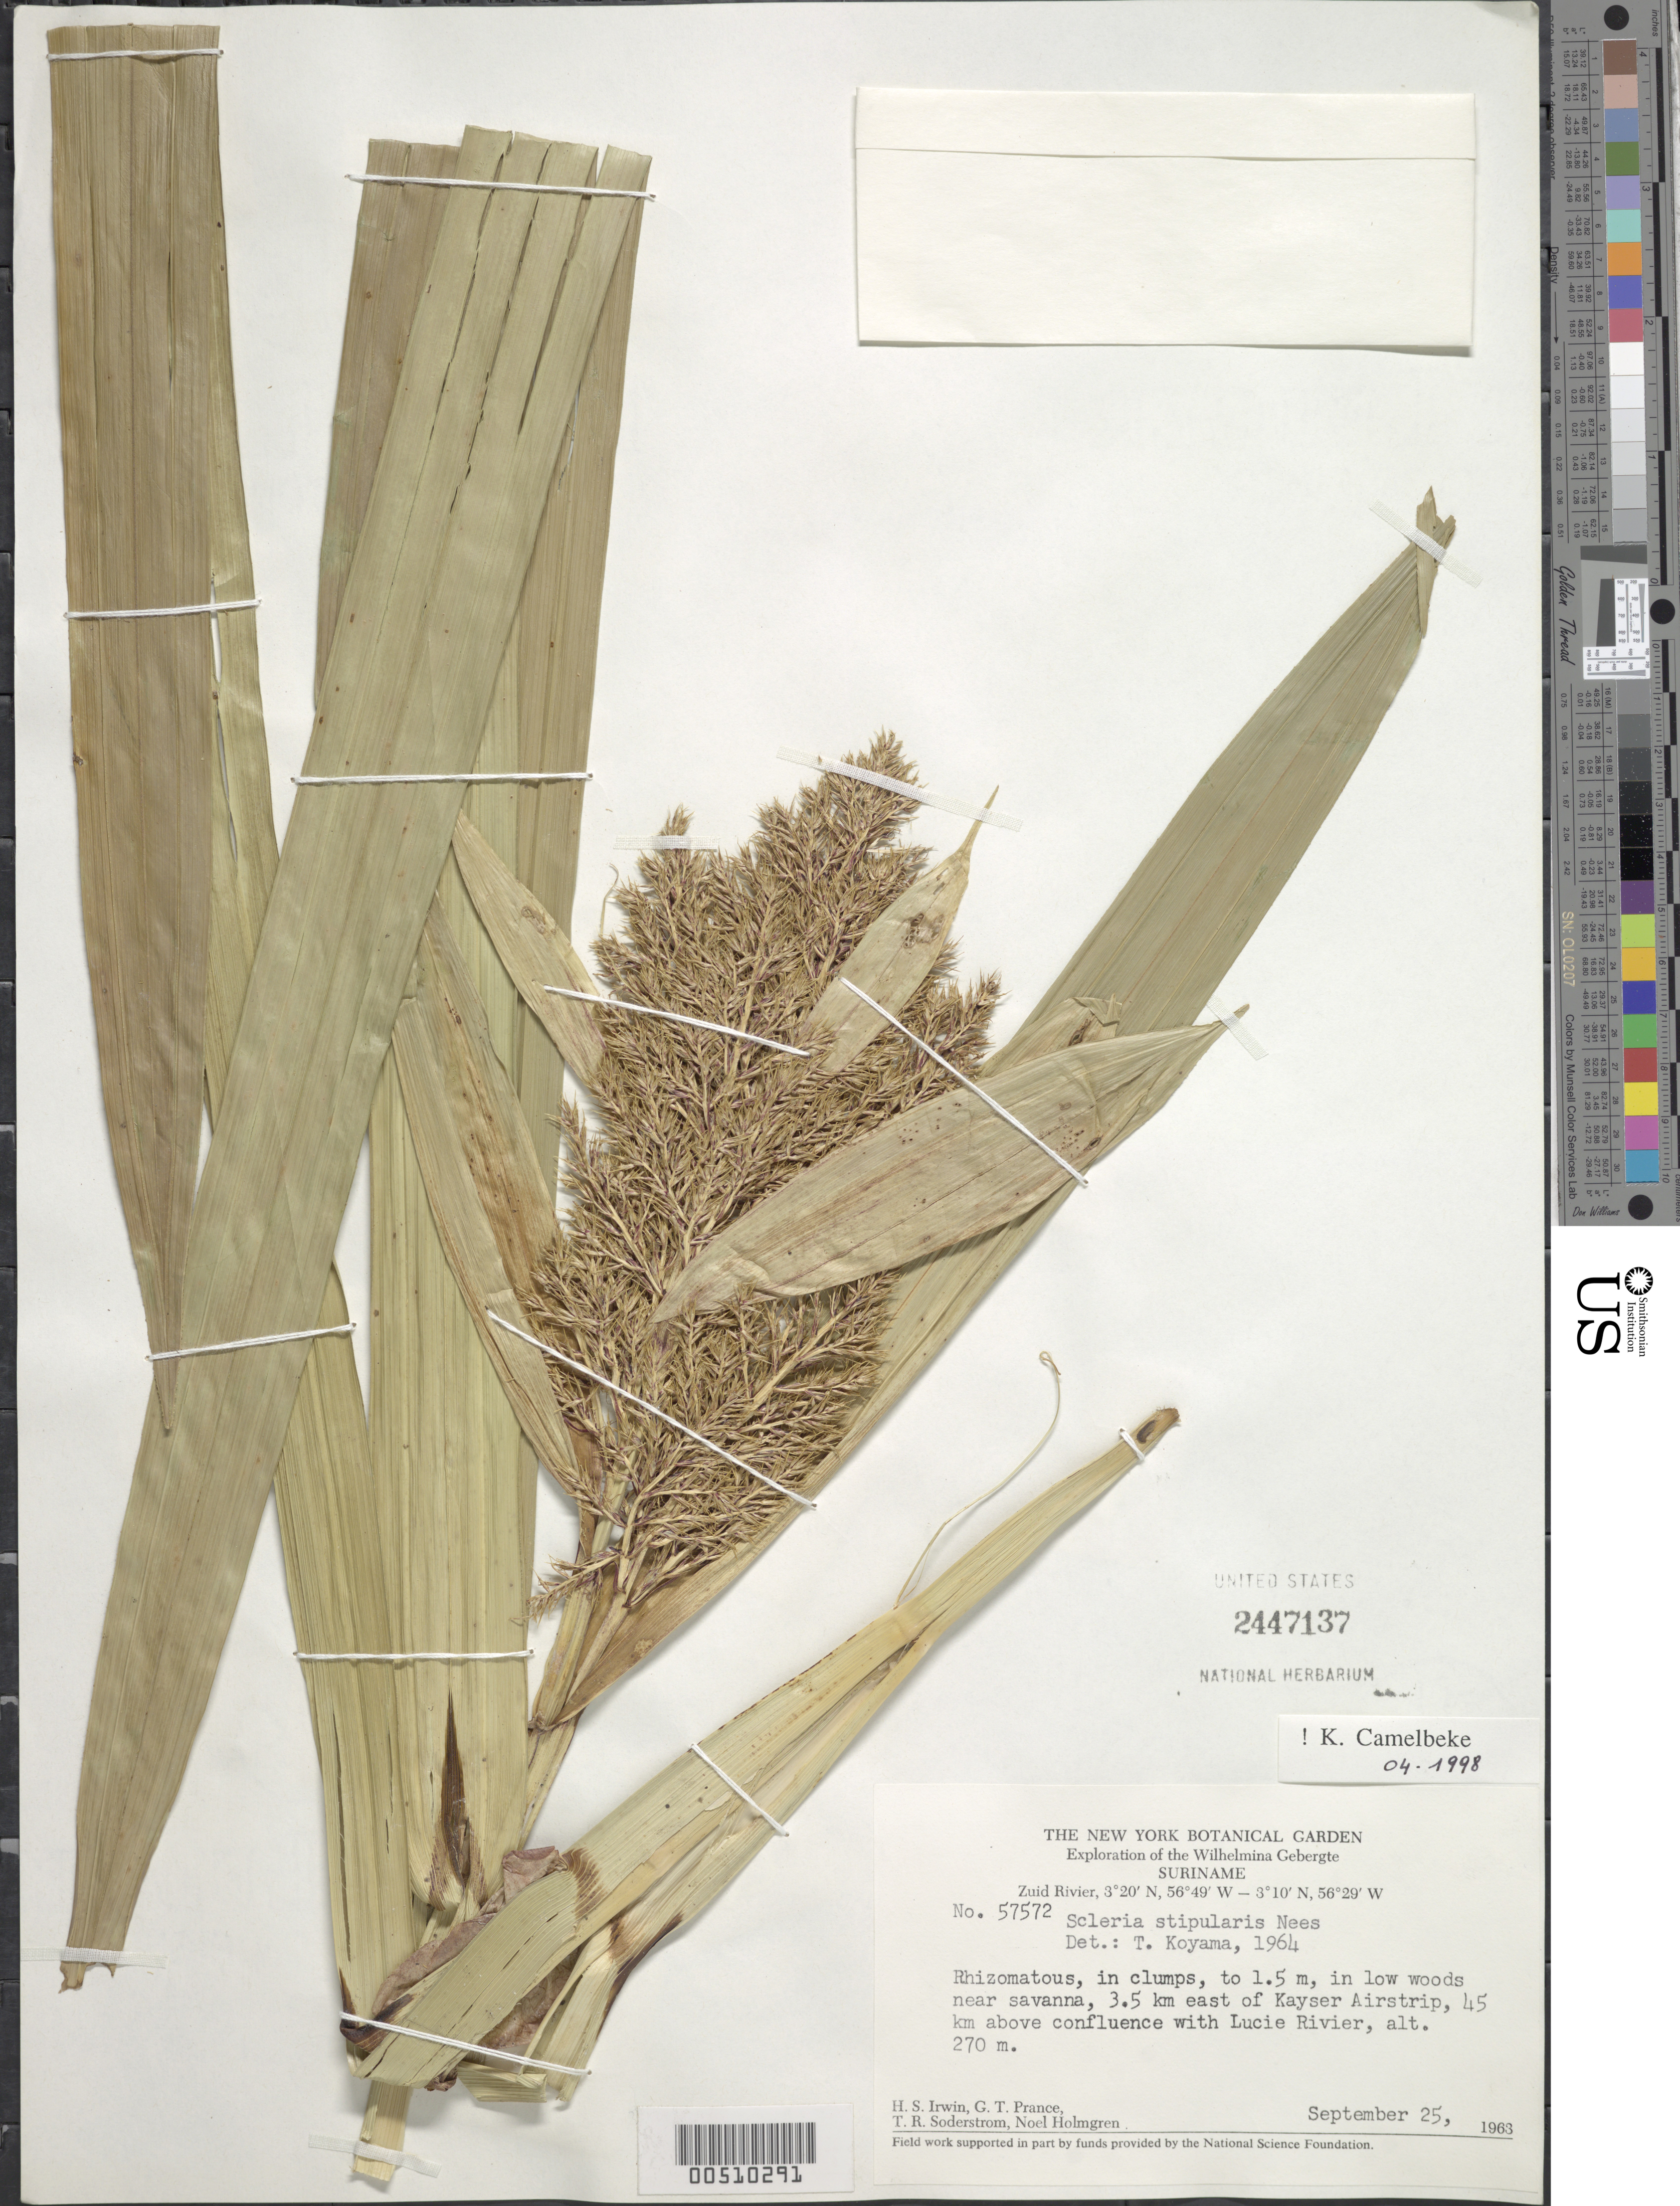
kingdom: Plantae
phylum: Tracheophyta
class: Liliopsida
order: Poales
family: Cyperaceae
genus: Scleria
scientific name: Scleria stipularis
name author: Nees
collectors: H. Irwin, G. T. Prance, T. R. Soderstrom & N. H. Holmgren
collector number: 57572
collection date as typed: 25 Sep 1963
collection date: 1963-09-25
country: Suriname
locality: Wilhelmina Gebergte; 3.5 km E of Kayser Airstrip, 45 km above confluence with Lucie Rivier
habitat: In low woods near savanna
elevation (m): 270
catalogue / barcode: US 2447137